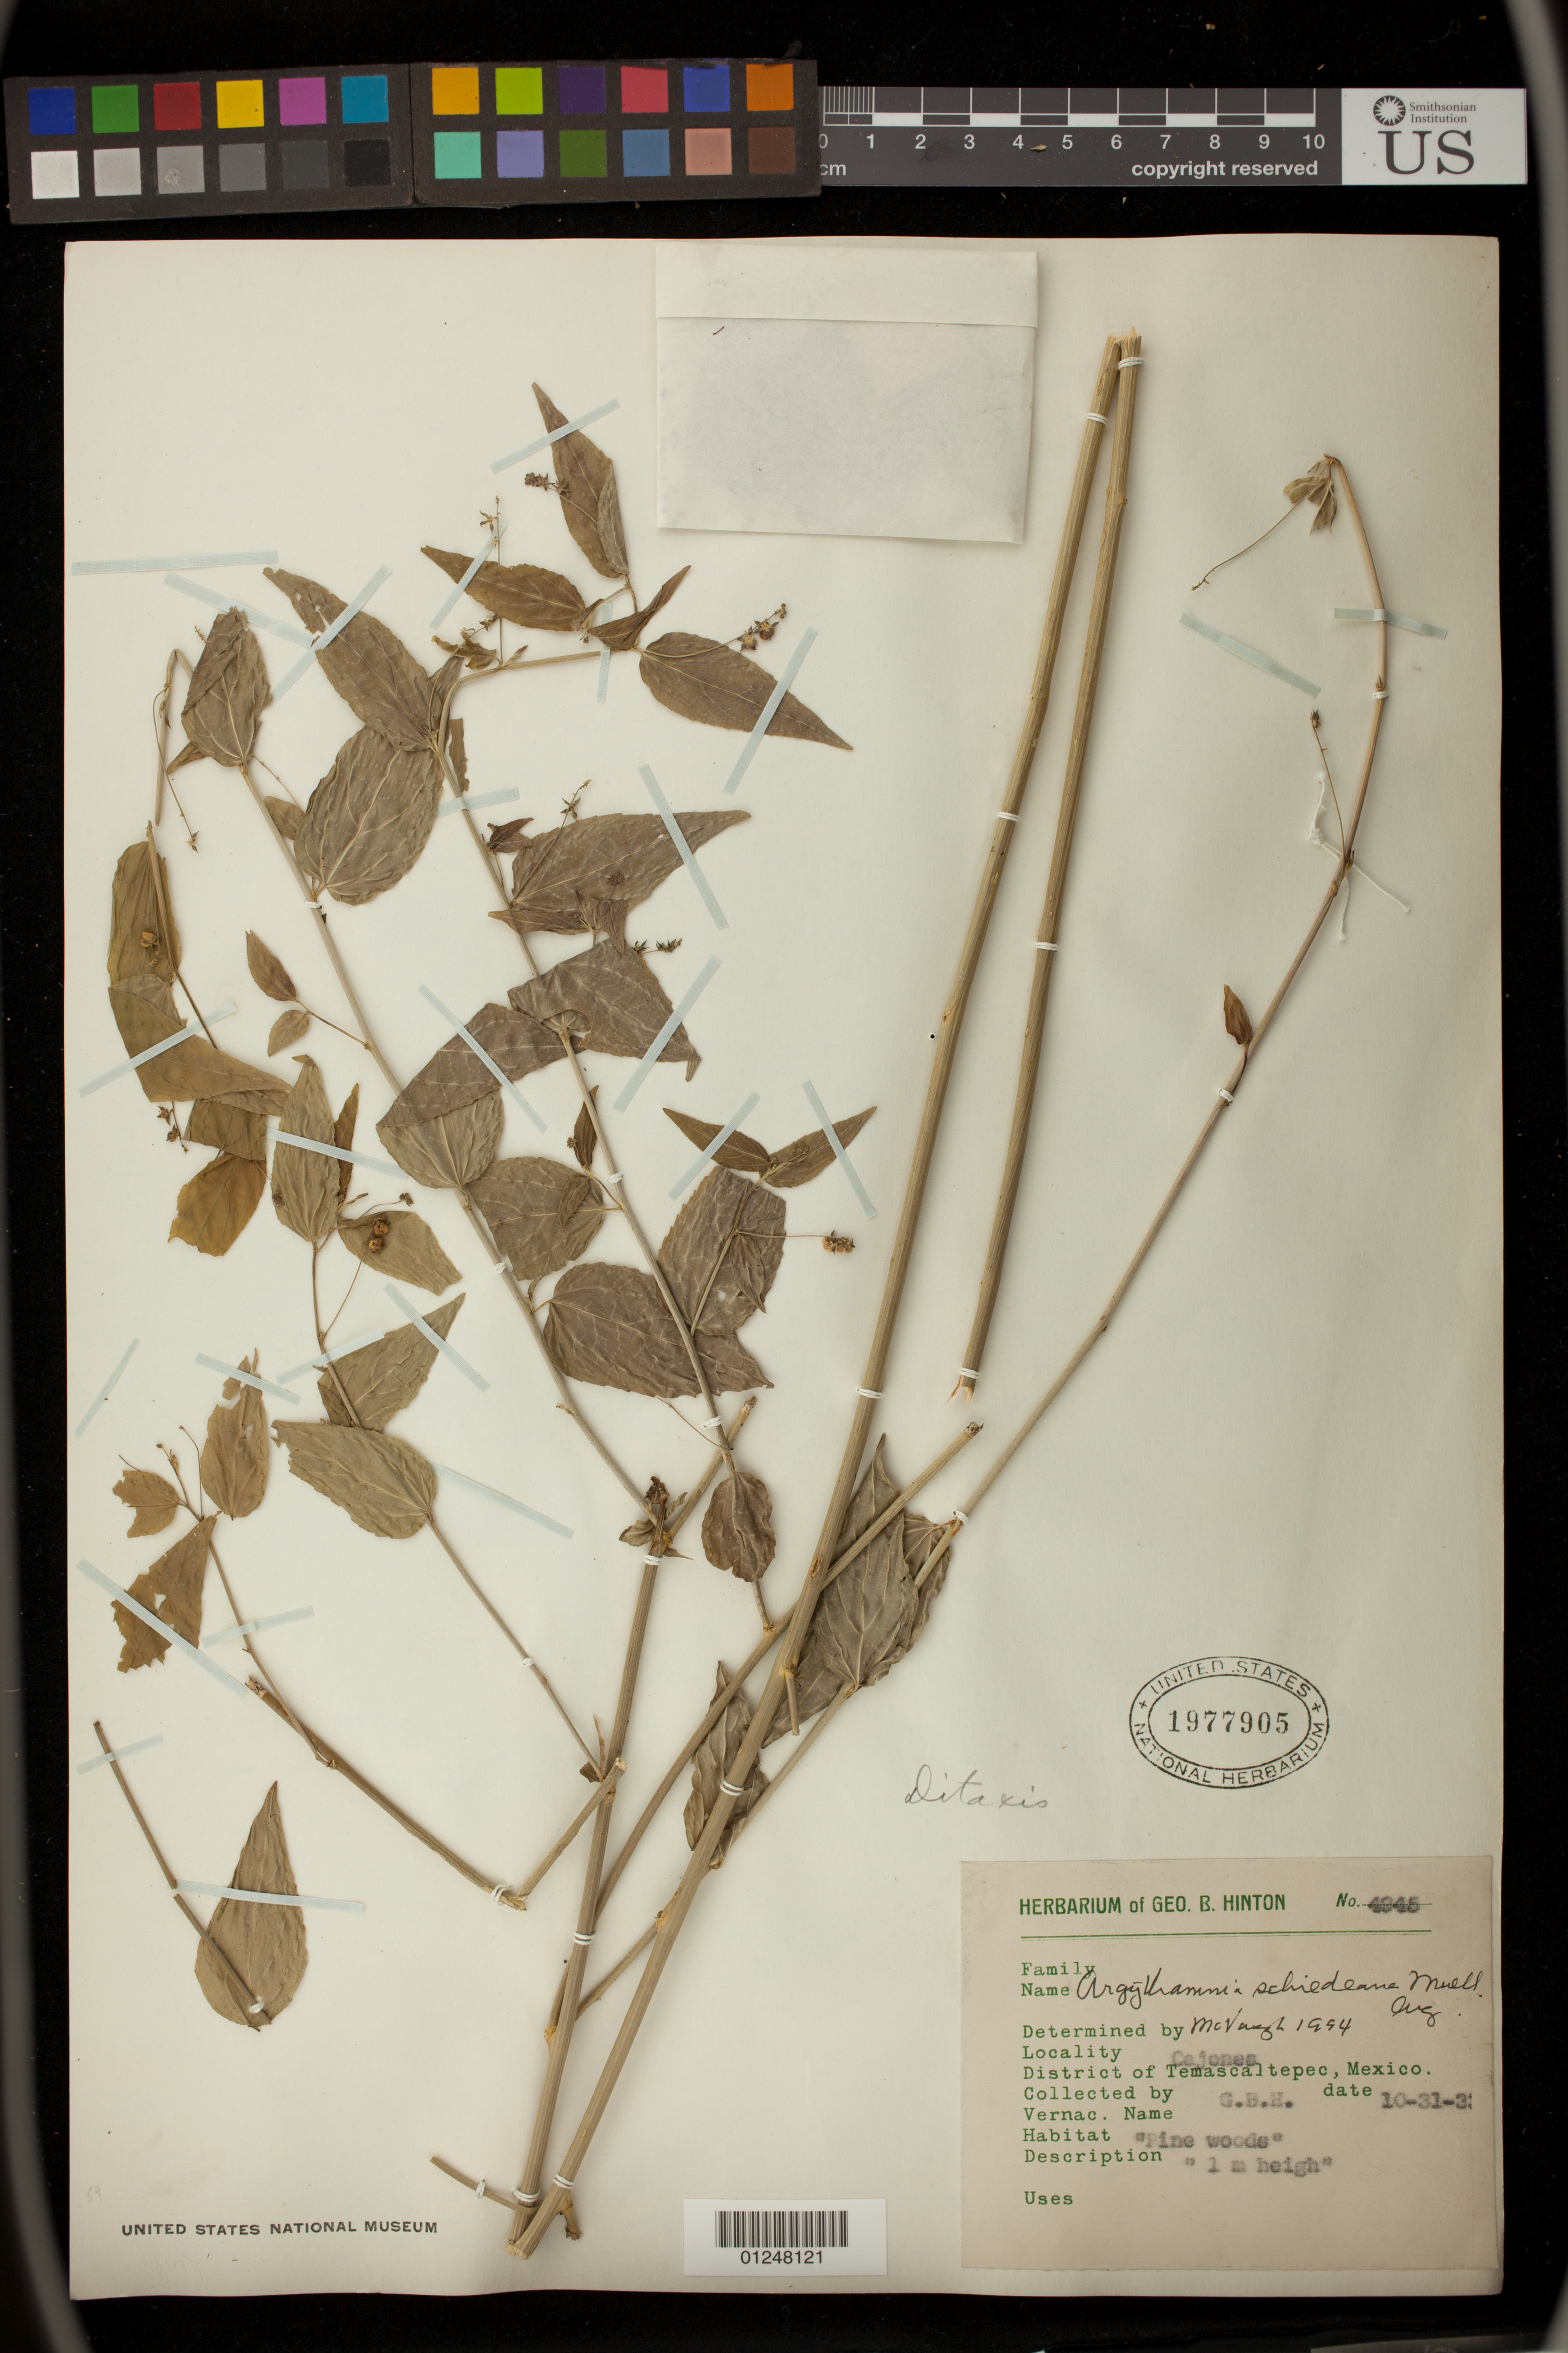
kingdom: Plantae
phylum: Tracheophyta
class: Magnoliopsida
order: Malpighiales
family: Euphorbiaceae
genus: Argythamnia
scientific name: Argythamnia schiedeana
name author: Müll. Arg.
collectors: G. B. Hinton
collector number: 4945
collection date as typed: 31 Oct 193?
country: Mexico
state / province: México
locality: Temascaltepec.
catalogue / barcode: US 1977905